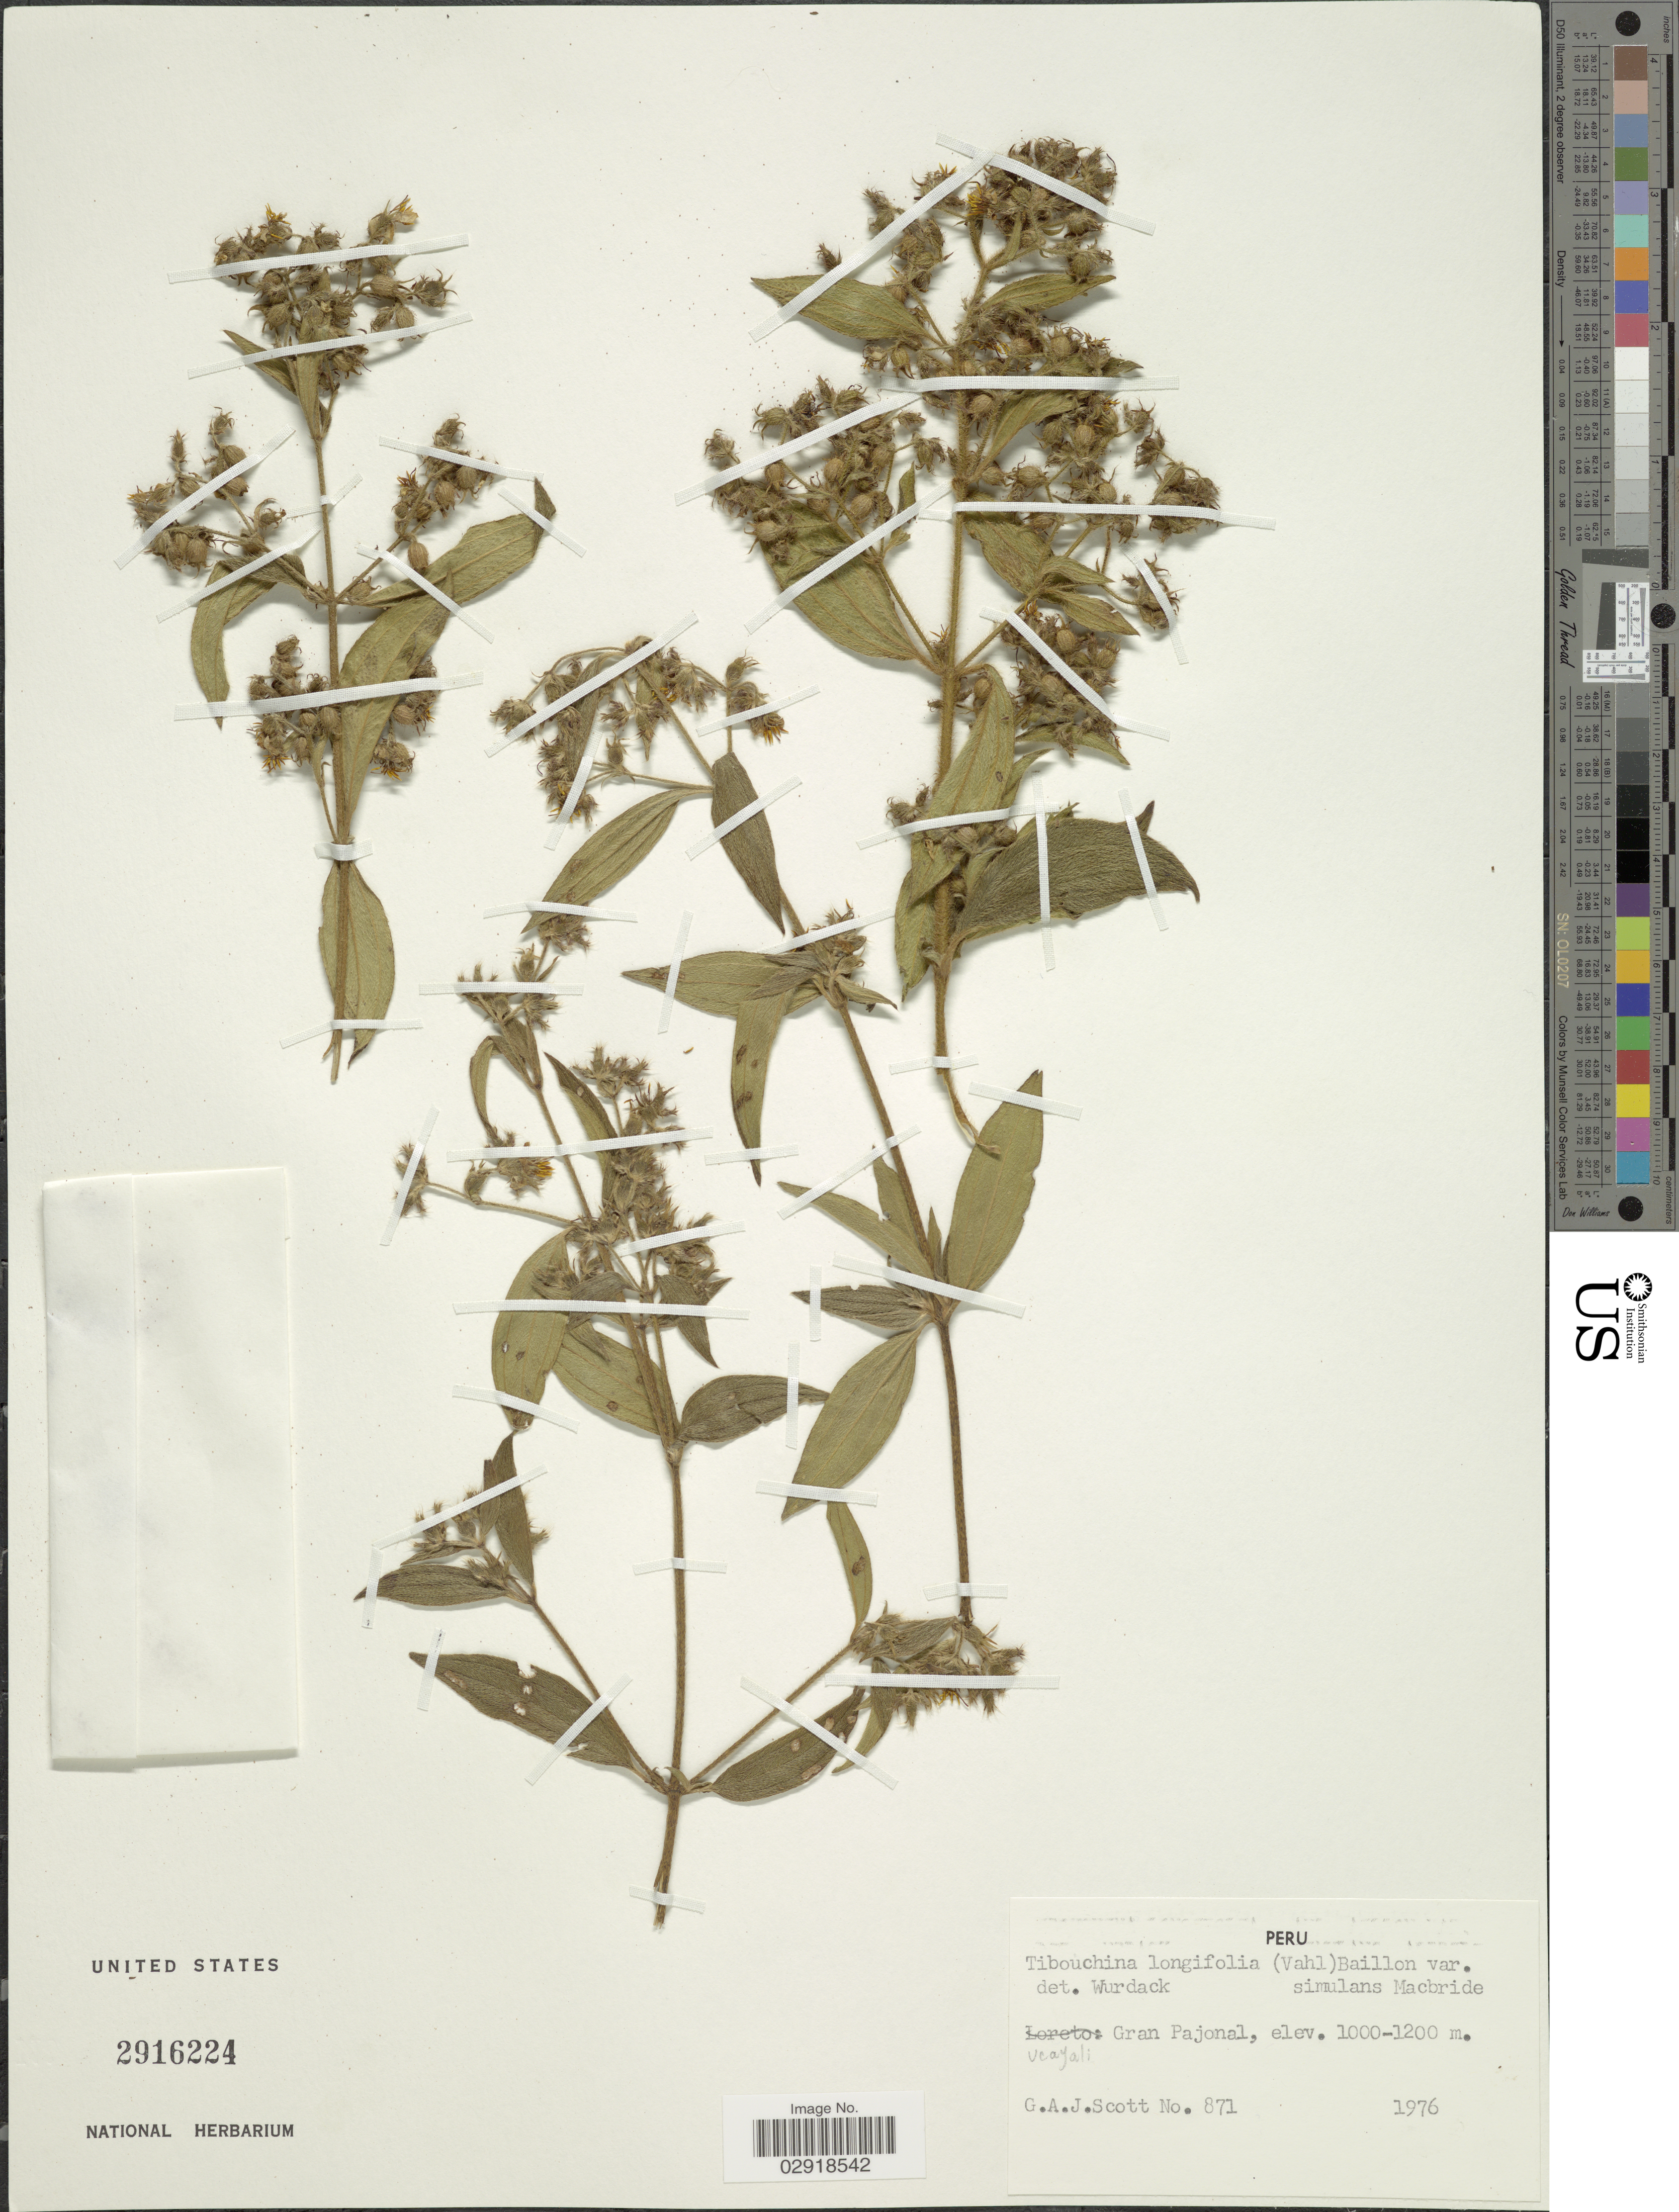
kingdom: Plantae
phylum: Tracheophyta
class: Magnoliopsida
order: Myrtales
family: Melastomataceae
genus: Chaetogastra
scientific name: Chaetogastra longifolia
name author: (Vahl) DC.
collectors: G. Scott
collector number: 871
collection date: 1976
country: Peru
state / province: Ucayali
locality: Gran Pajonal.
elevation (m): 1000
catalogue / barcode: US 2916224